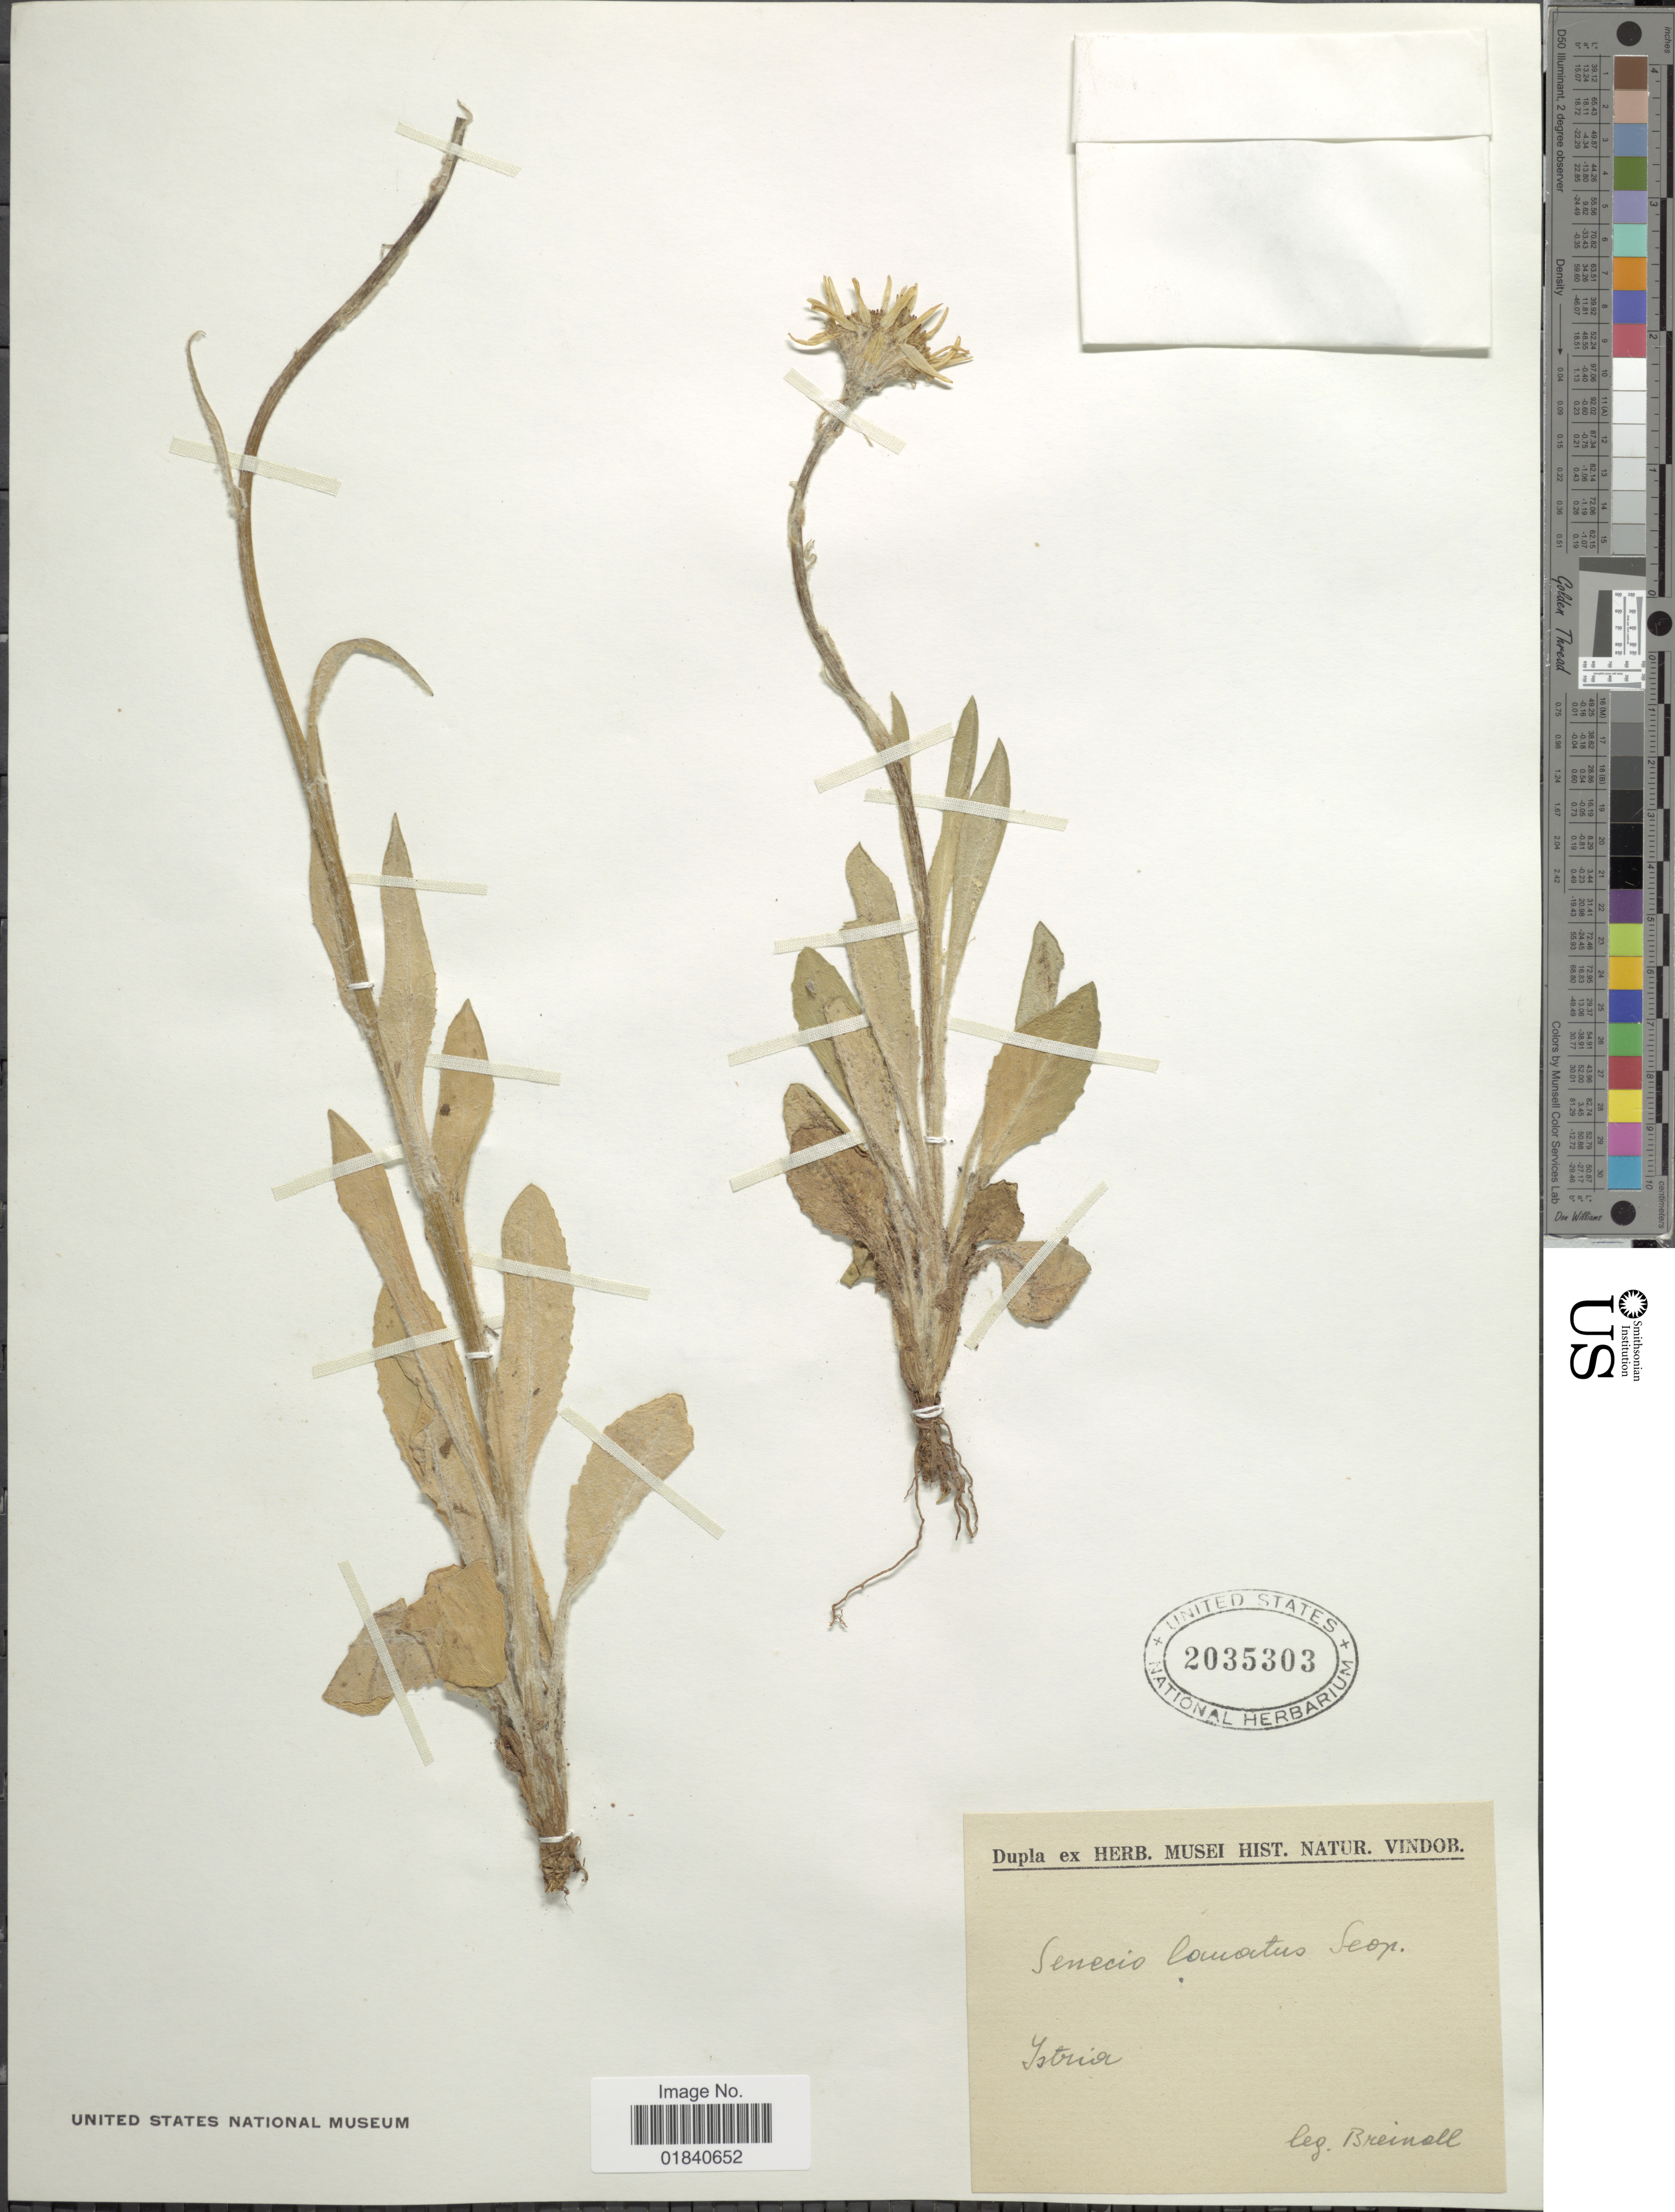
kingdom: Plantae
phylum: Tracheophyta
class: Magnoliopsida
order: Asterales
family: Asteraceae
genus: Senecio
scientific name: Senecio lanatus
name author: Scop.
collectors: Breinoll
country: Croatia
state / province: Istria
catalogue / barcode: US 2035303